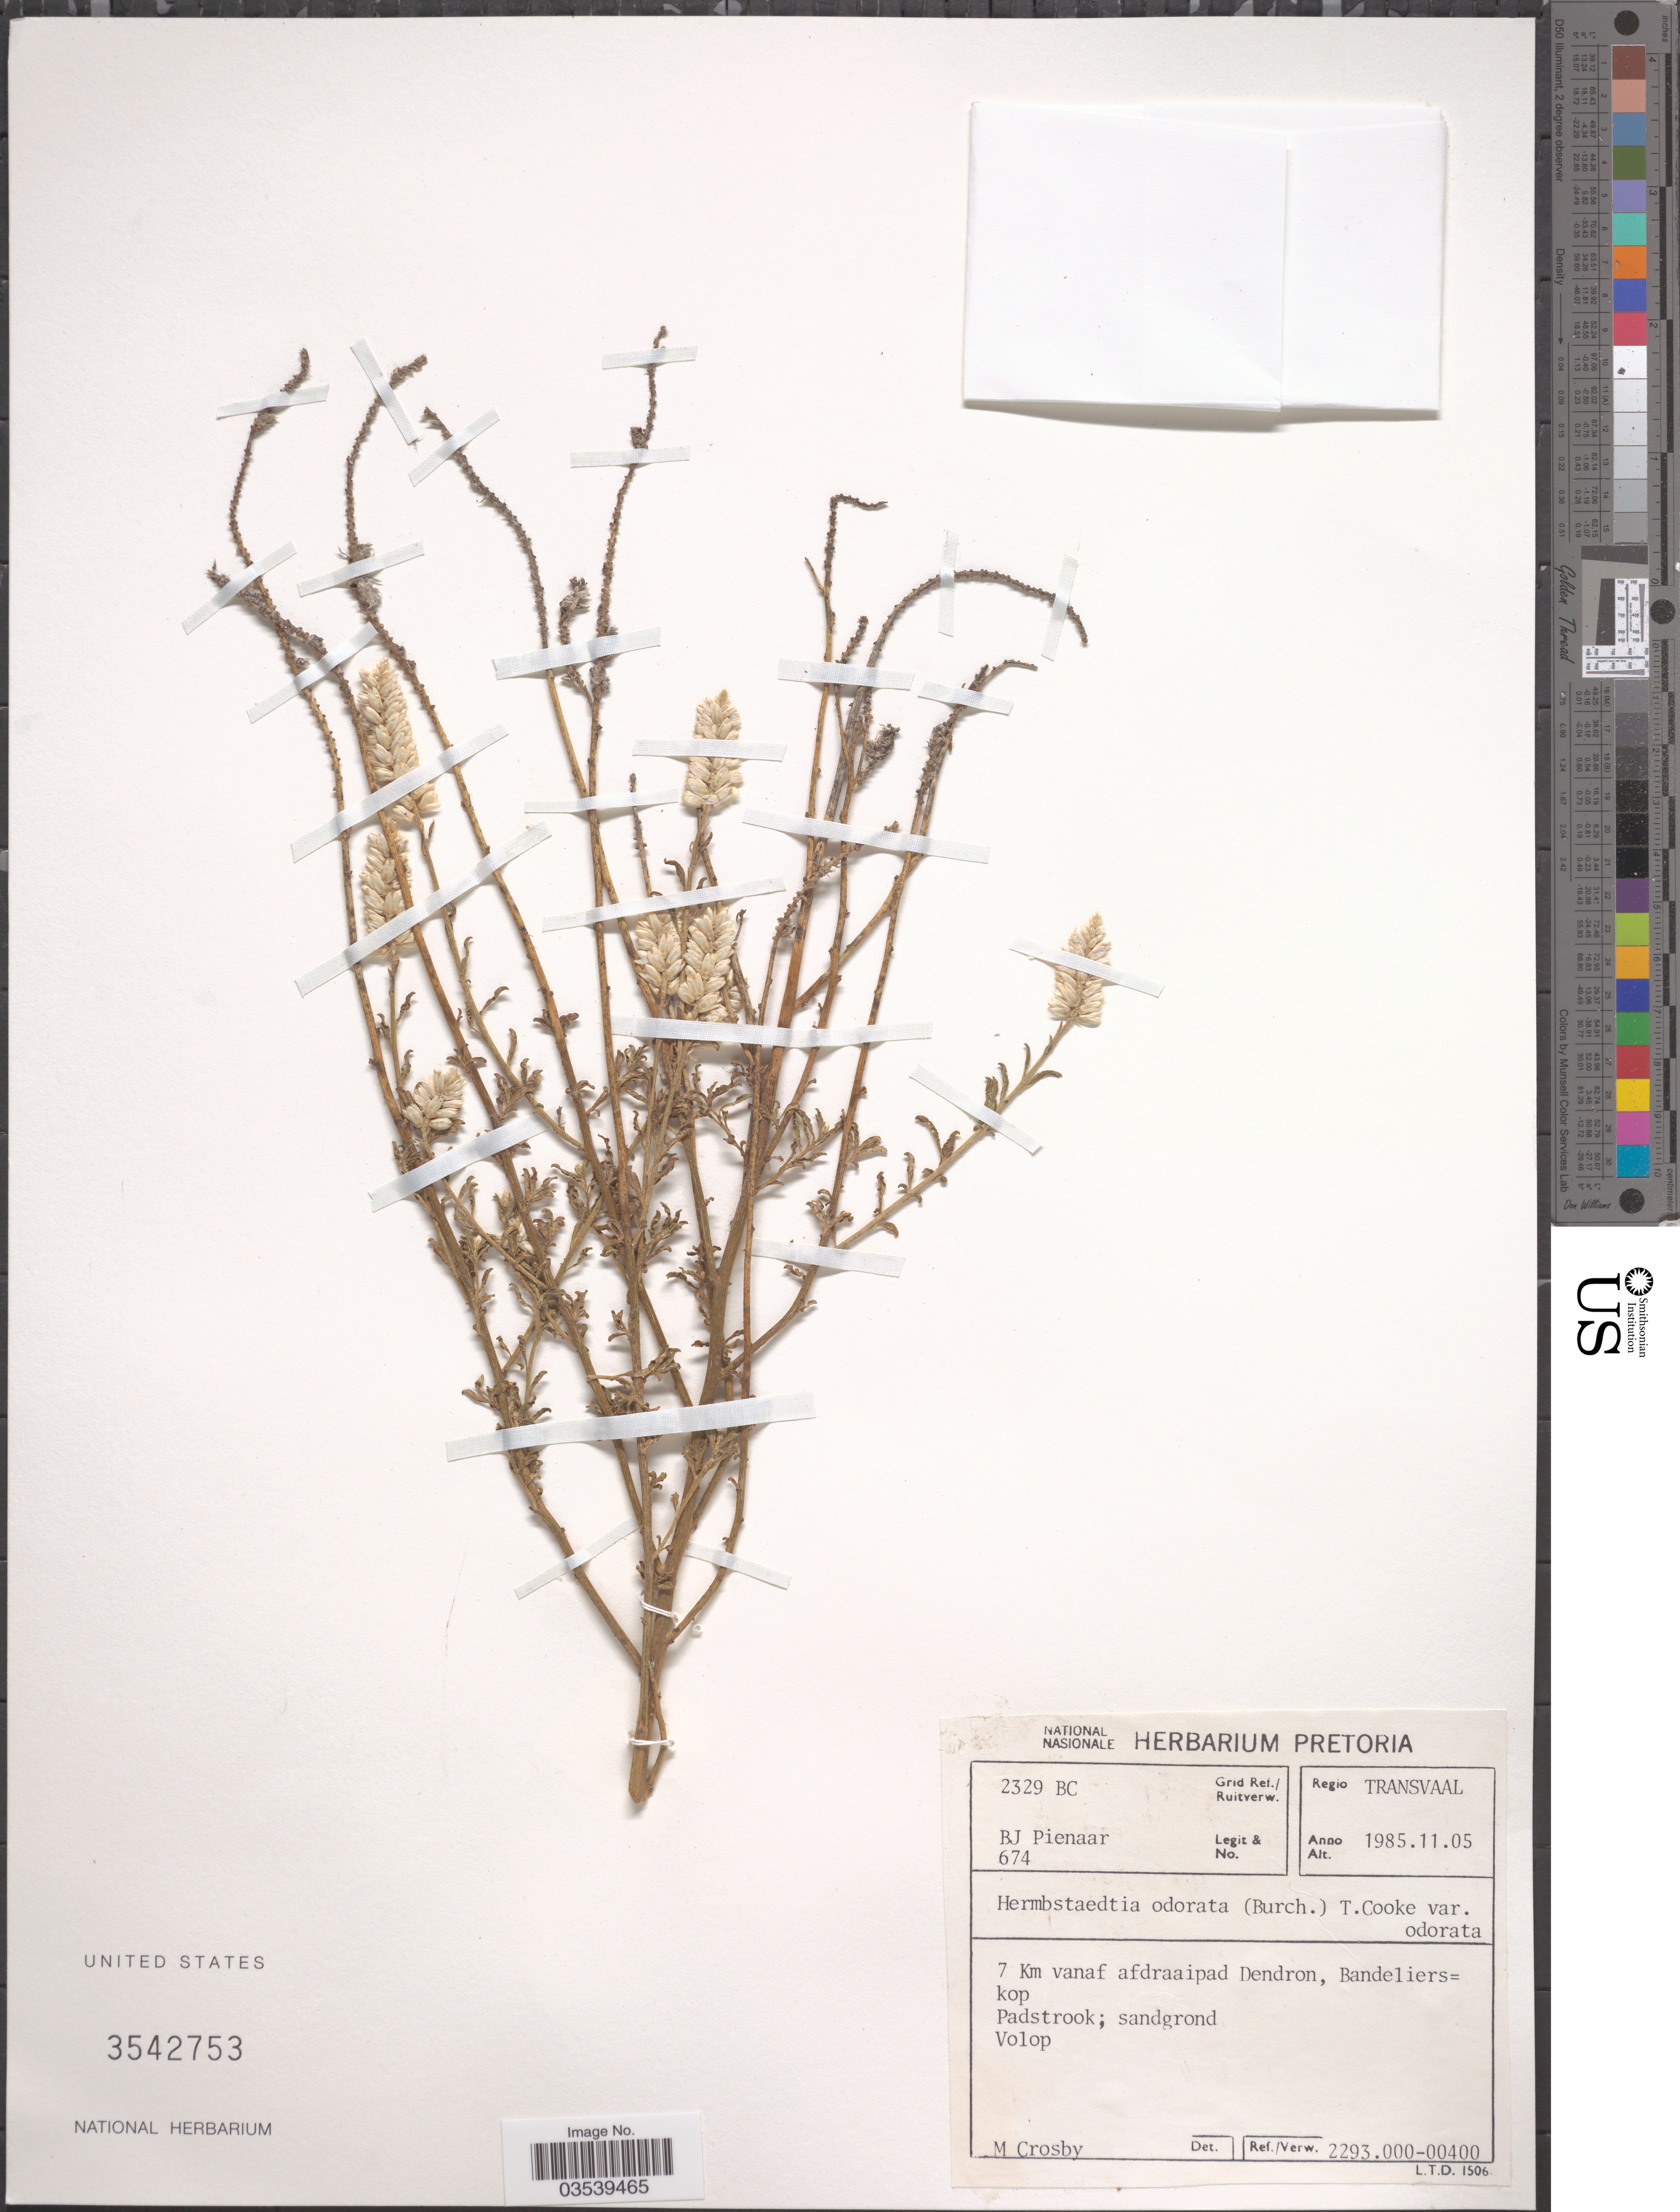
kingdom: Plantae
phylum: Tracheophyta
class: Magnoliopsida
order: Caryophyllales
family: Amaranthaceae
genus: Hermbstaedtia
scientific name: Hermbstaedtia odorata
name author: (Burch.) T. Cooke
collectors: B. Pienaar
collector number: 674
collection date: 1985-11-05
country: South Africa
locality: Regio Transvaal. Grid Ref./Ruitverw. 2329BC. 7 Km vanaf afdraaipad Dendron, Bandelierskop.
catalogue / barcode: US 3542753